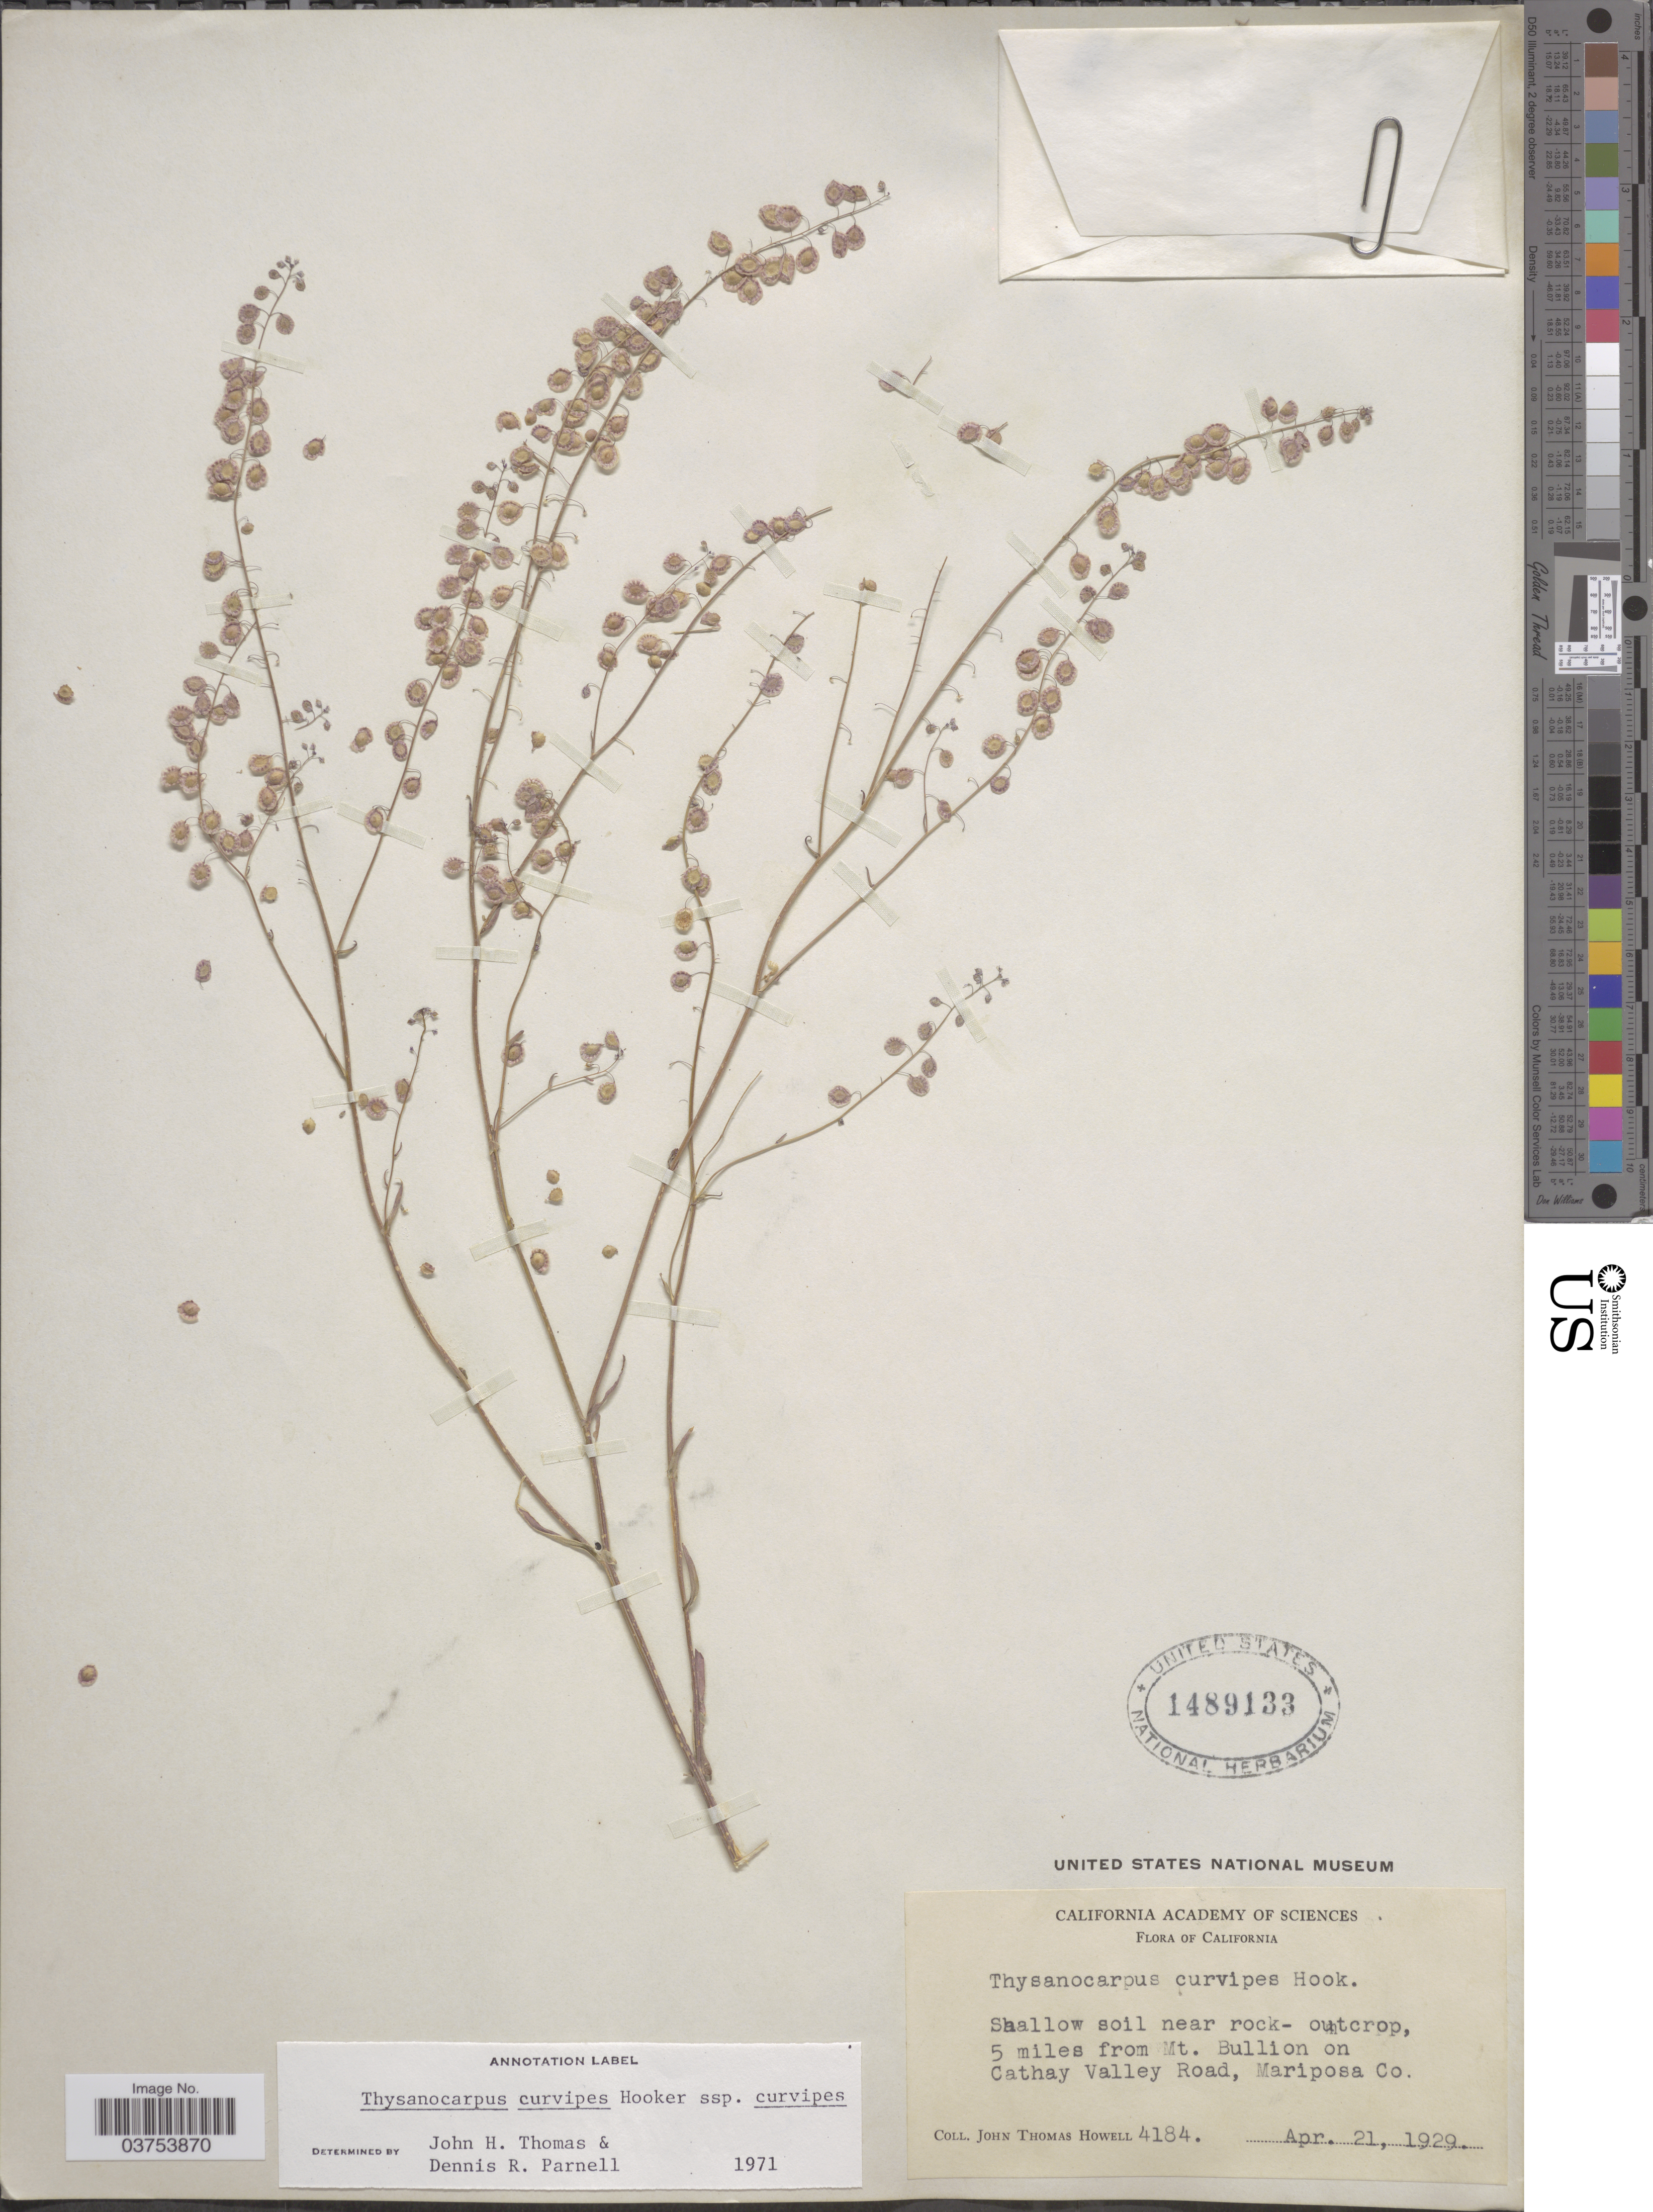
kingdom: Plantae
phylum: Tracheophyta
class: Magnoliopsida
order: Brassicales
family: Brassicaceae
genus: Thysanocarpus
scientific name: Thysanocarpus curvipes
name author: Hook.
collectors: J. T. Howell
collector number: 4184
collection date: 1929-04-21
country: United States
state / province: California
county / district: Mariposa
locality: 5 miles from Mt. Bullion on Cathay Valley Road, Mariposa Co.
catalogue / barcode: US 1489133